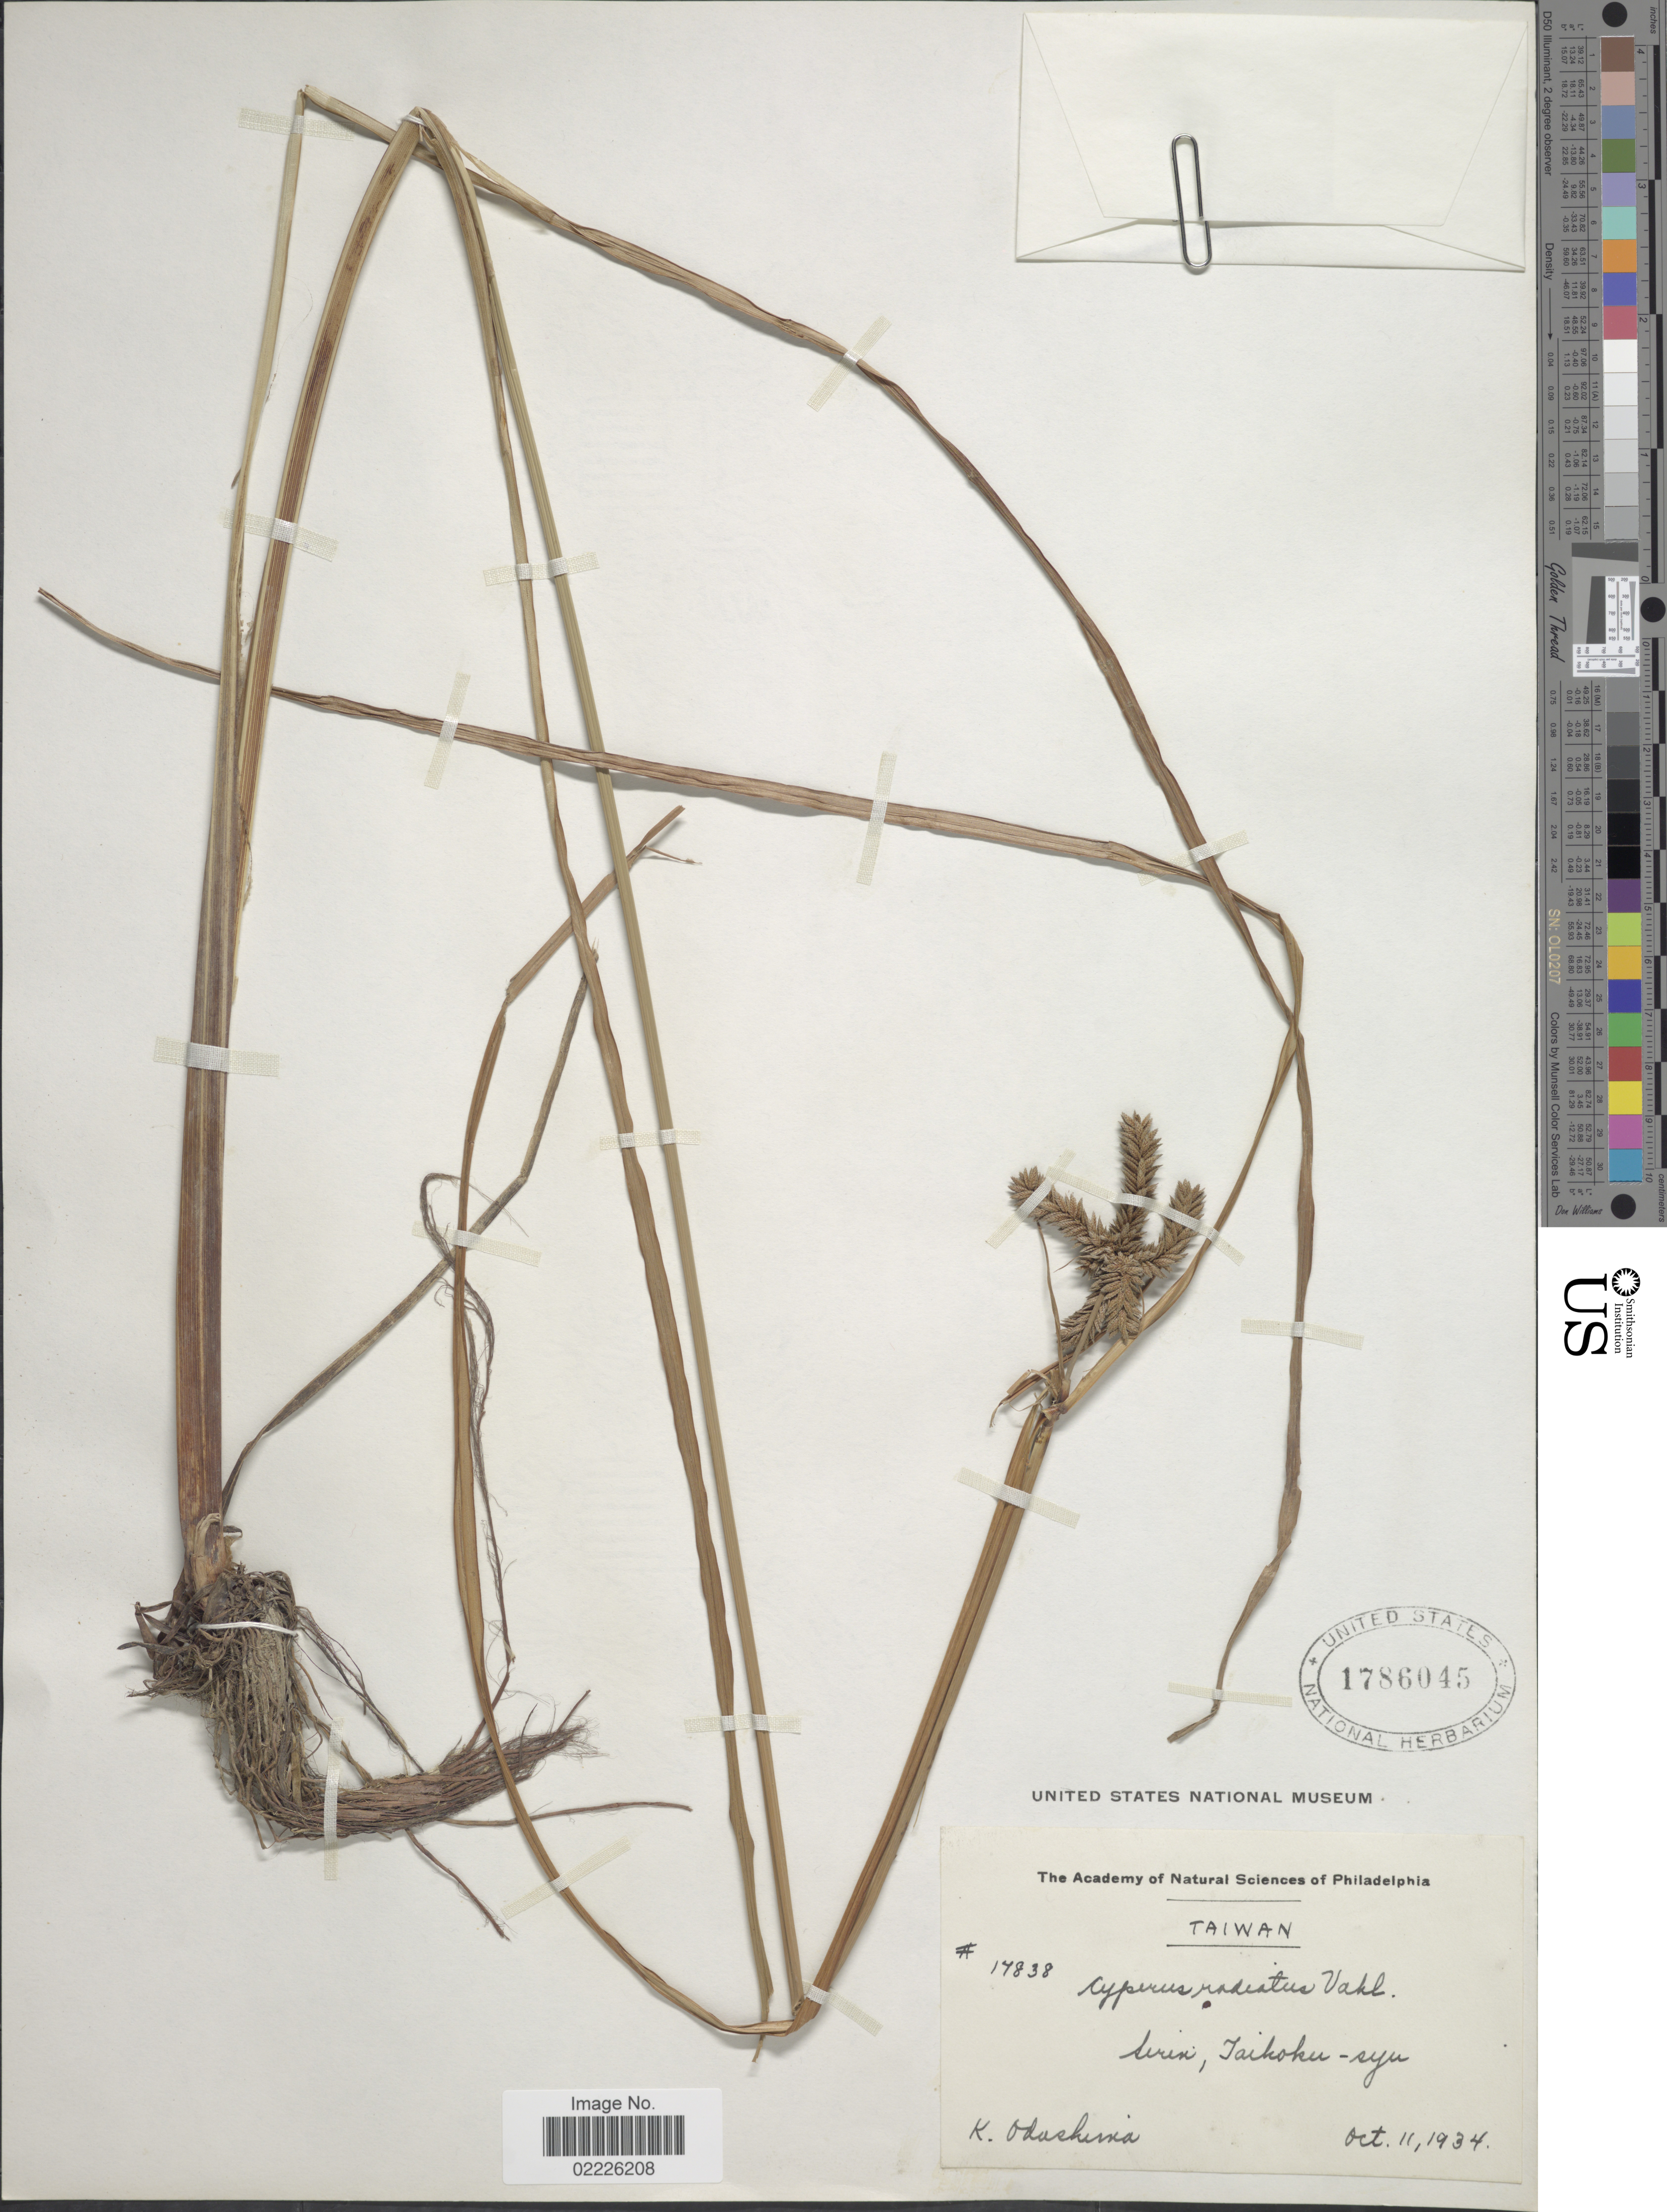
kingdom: Plantae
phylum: Tracheophyta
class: Liliopsida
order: Poales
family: Cyperaceae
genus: Cyperus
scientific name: Cyperus imbricatus Retz.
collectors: K. Odashima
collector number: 14838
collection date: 1934-10-11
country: Taiwan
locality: Sirin, Taihoku-syu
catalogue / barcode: US 1786045